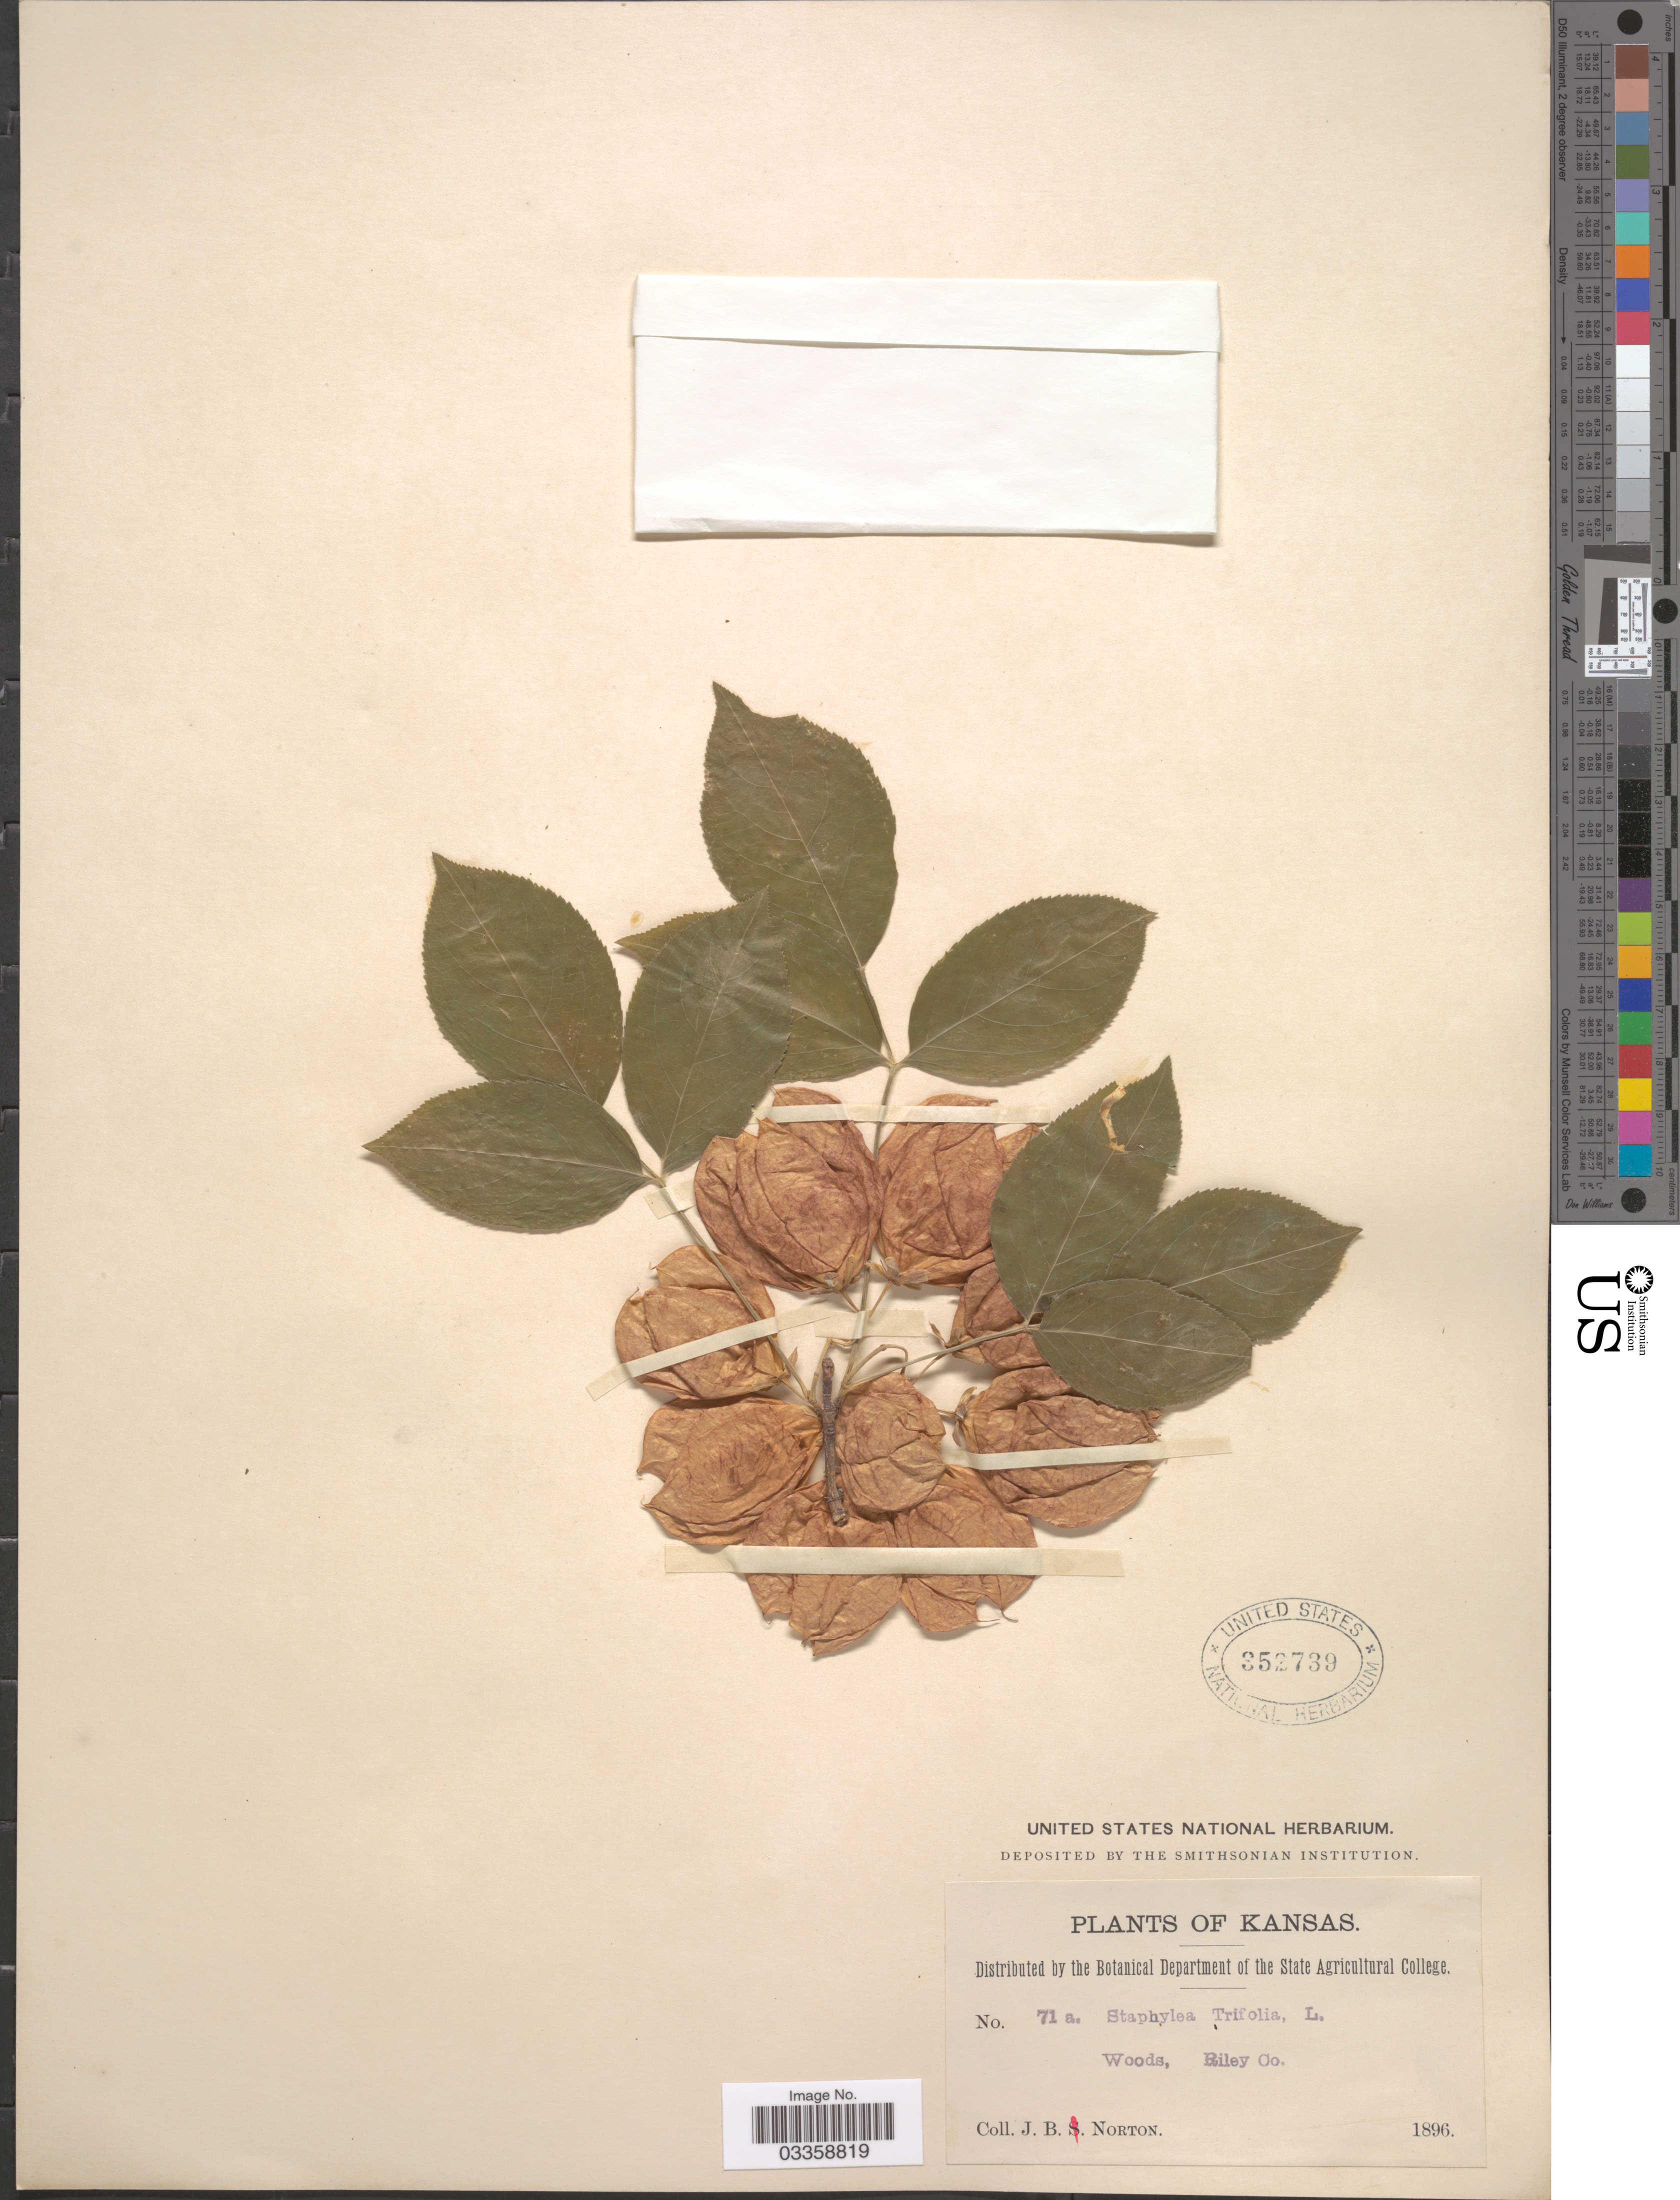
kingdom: Plantae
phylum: Tracheophyta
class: Magnoliopsida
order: Crossosomatales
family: Staphyleaceae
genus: Staphylea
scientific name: Staphylea trifolia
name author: L.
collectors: J. B. Norton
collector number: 71a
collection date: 1896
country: United States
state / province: Kansas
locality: Riley Co.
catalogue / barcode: US 352739